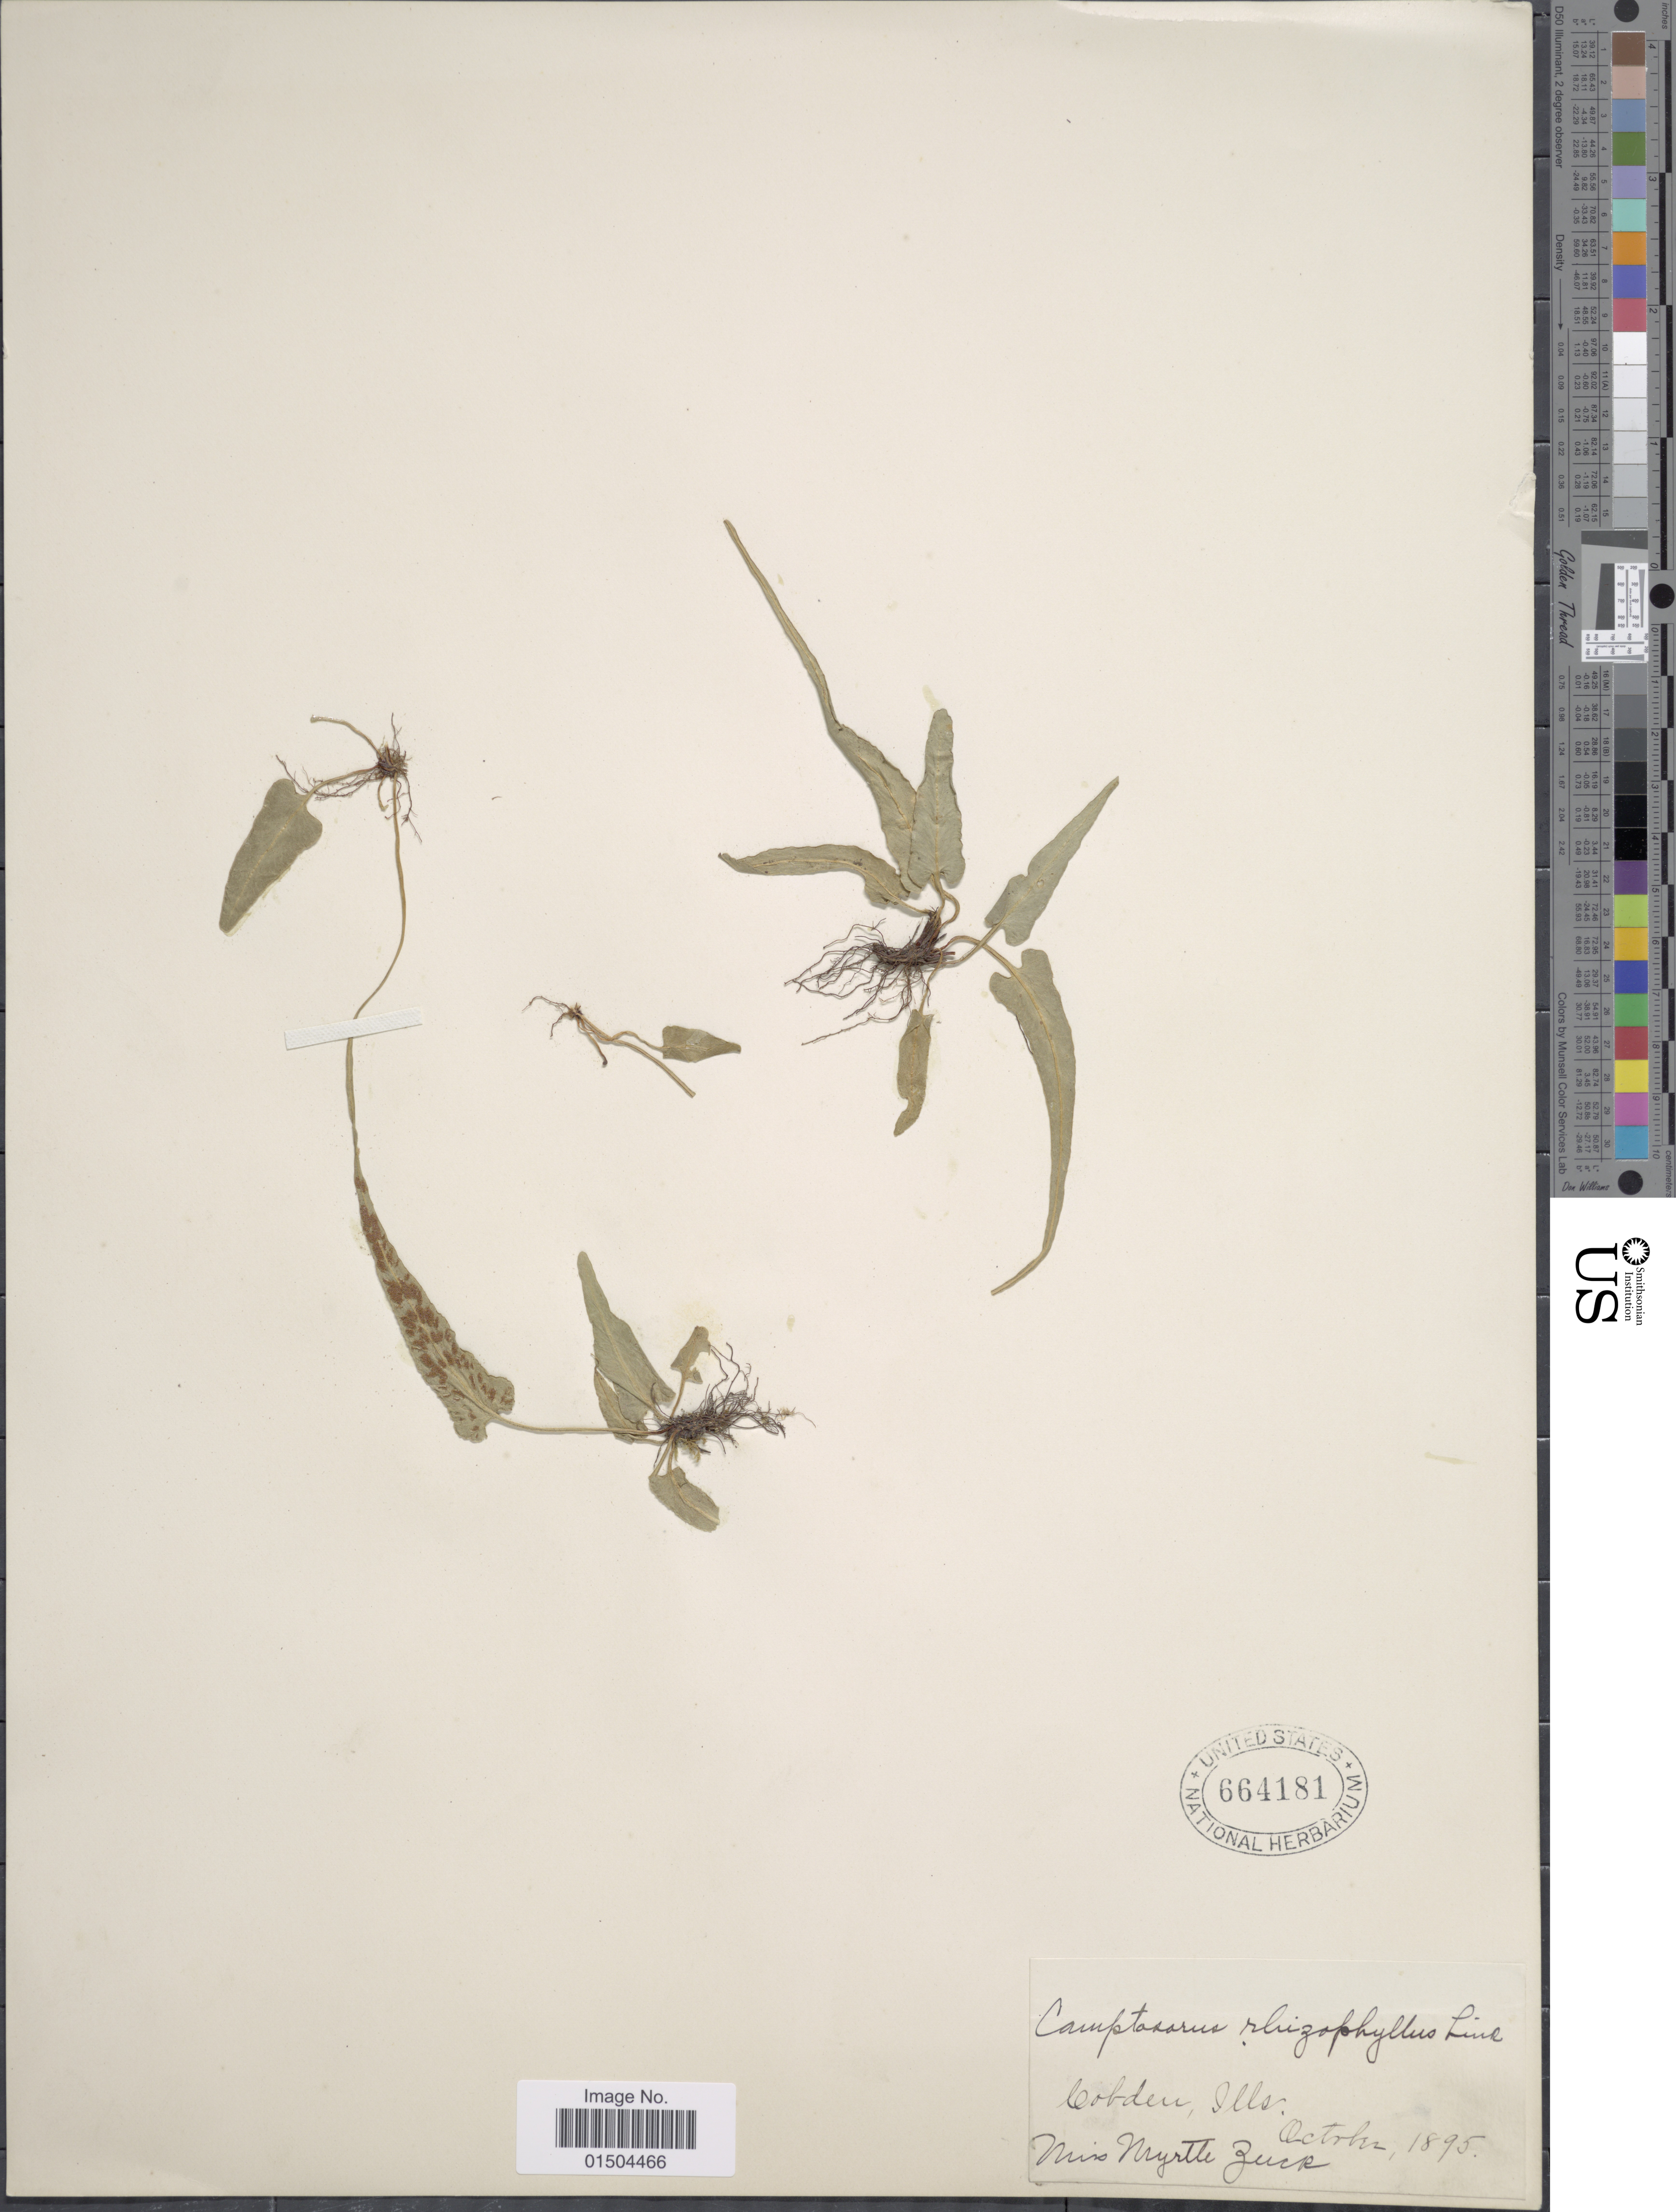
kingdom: Plantae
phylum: Tracheophyta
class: Polypodiopsida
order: Polypodiales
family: Aspleniaceae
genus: Asplenium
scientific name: Asplenium rhizophyllum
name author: L.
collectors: M. Zuck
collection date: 1895-10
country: United States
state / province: Illinois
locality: Cobden.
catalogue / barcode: US 664181